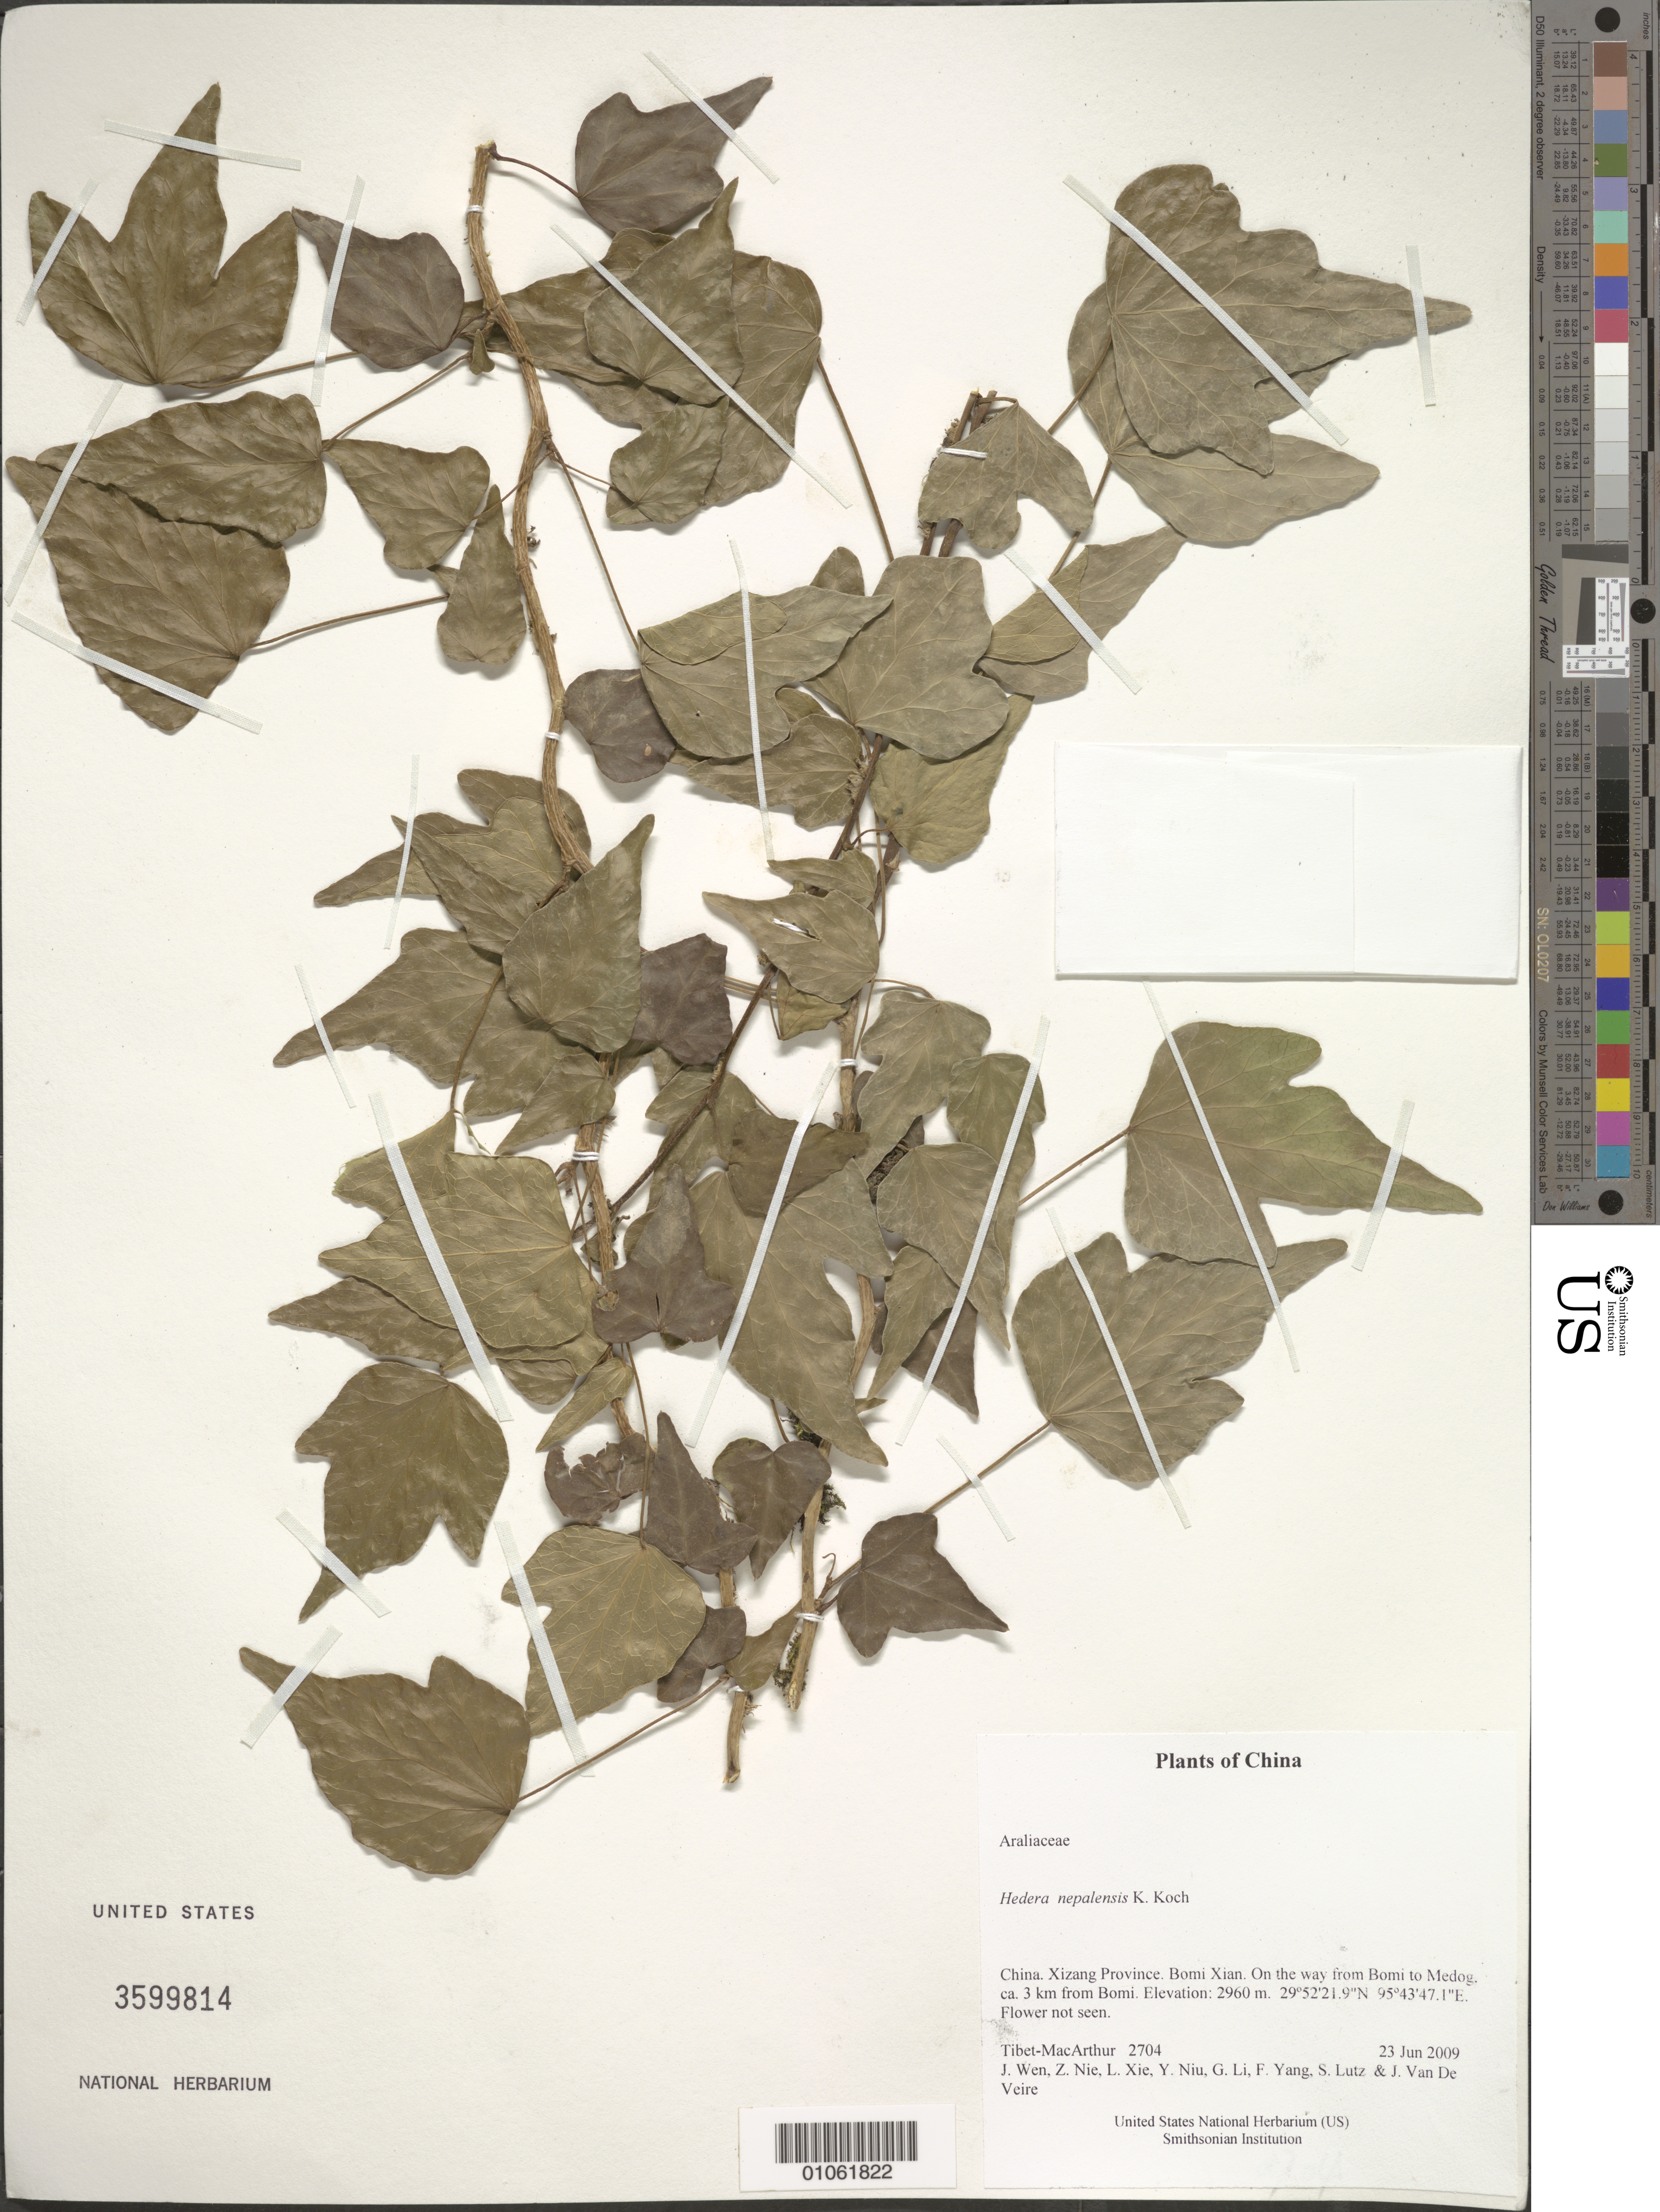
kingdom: Plantae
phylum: Tracheophyta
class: Magnoliopsida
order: Apiales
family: Araliaceae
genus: Hedera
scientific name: Hedera nepalensis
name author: K. Koch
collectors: Tibet-MacArthur, J. Wen, Z. Nie, L. Xie, Y. Niu, G. Li, F. Yang, S. Lutz & J. Van De Veire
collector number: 2704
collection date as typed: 23 Jun 2009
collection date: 2009-06-23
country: China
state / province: Xizang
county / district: Bomi Xian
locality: On the way from Bomi to Medog, ca. 3 km from Bomi.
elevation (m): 2960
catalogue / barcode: US 3599814